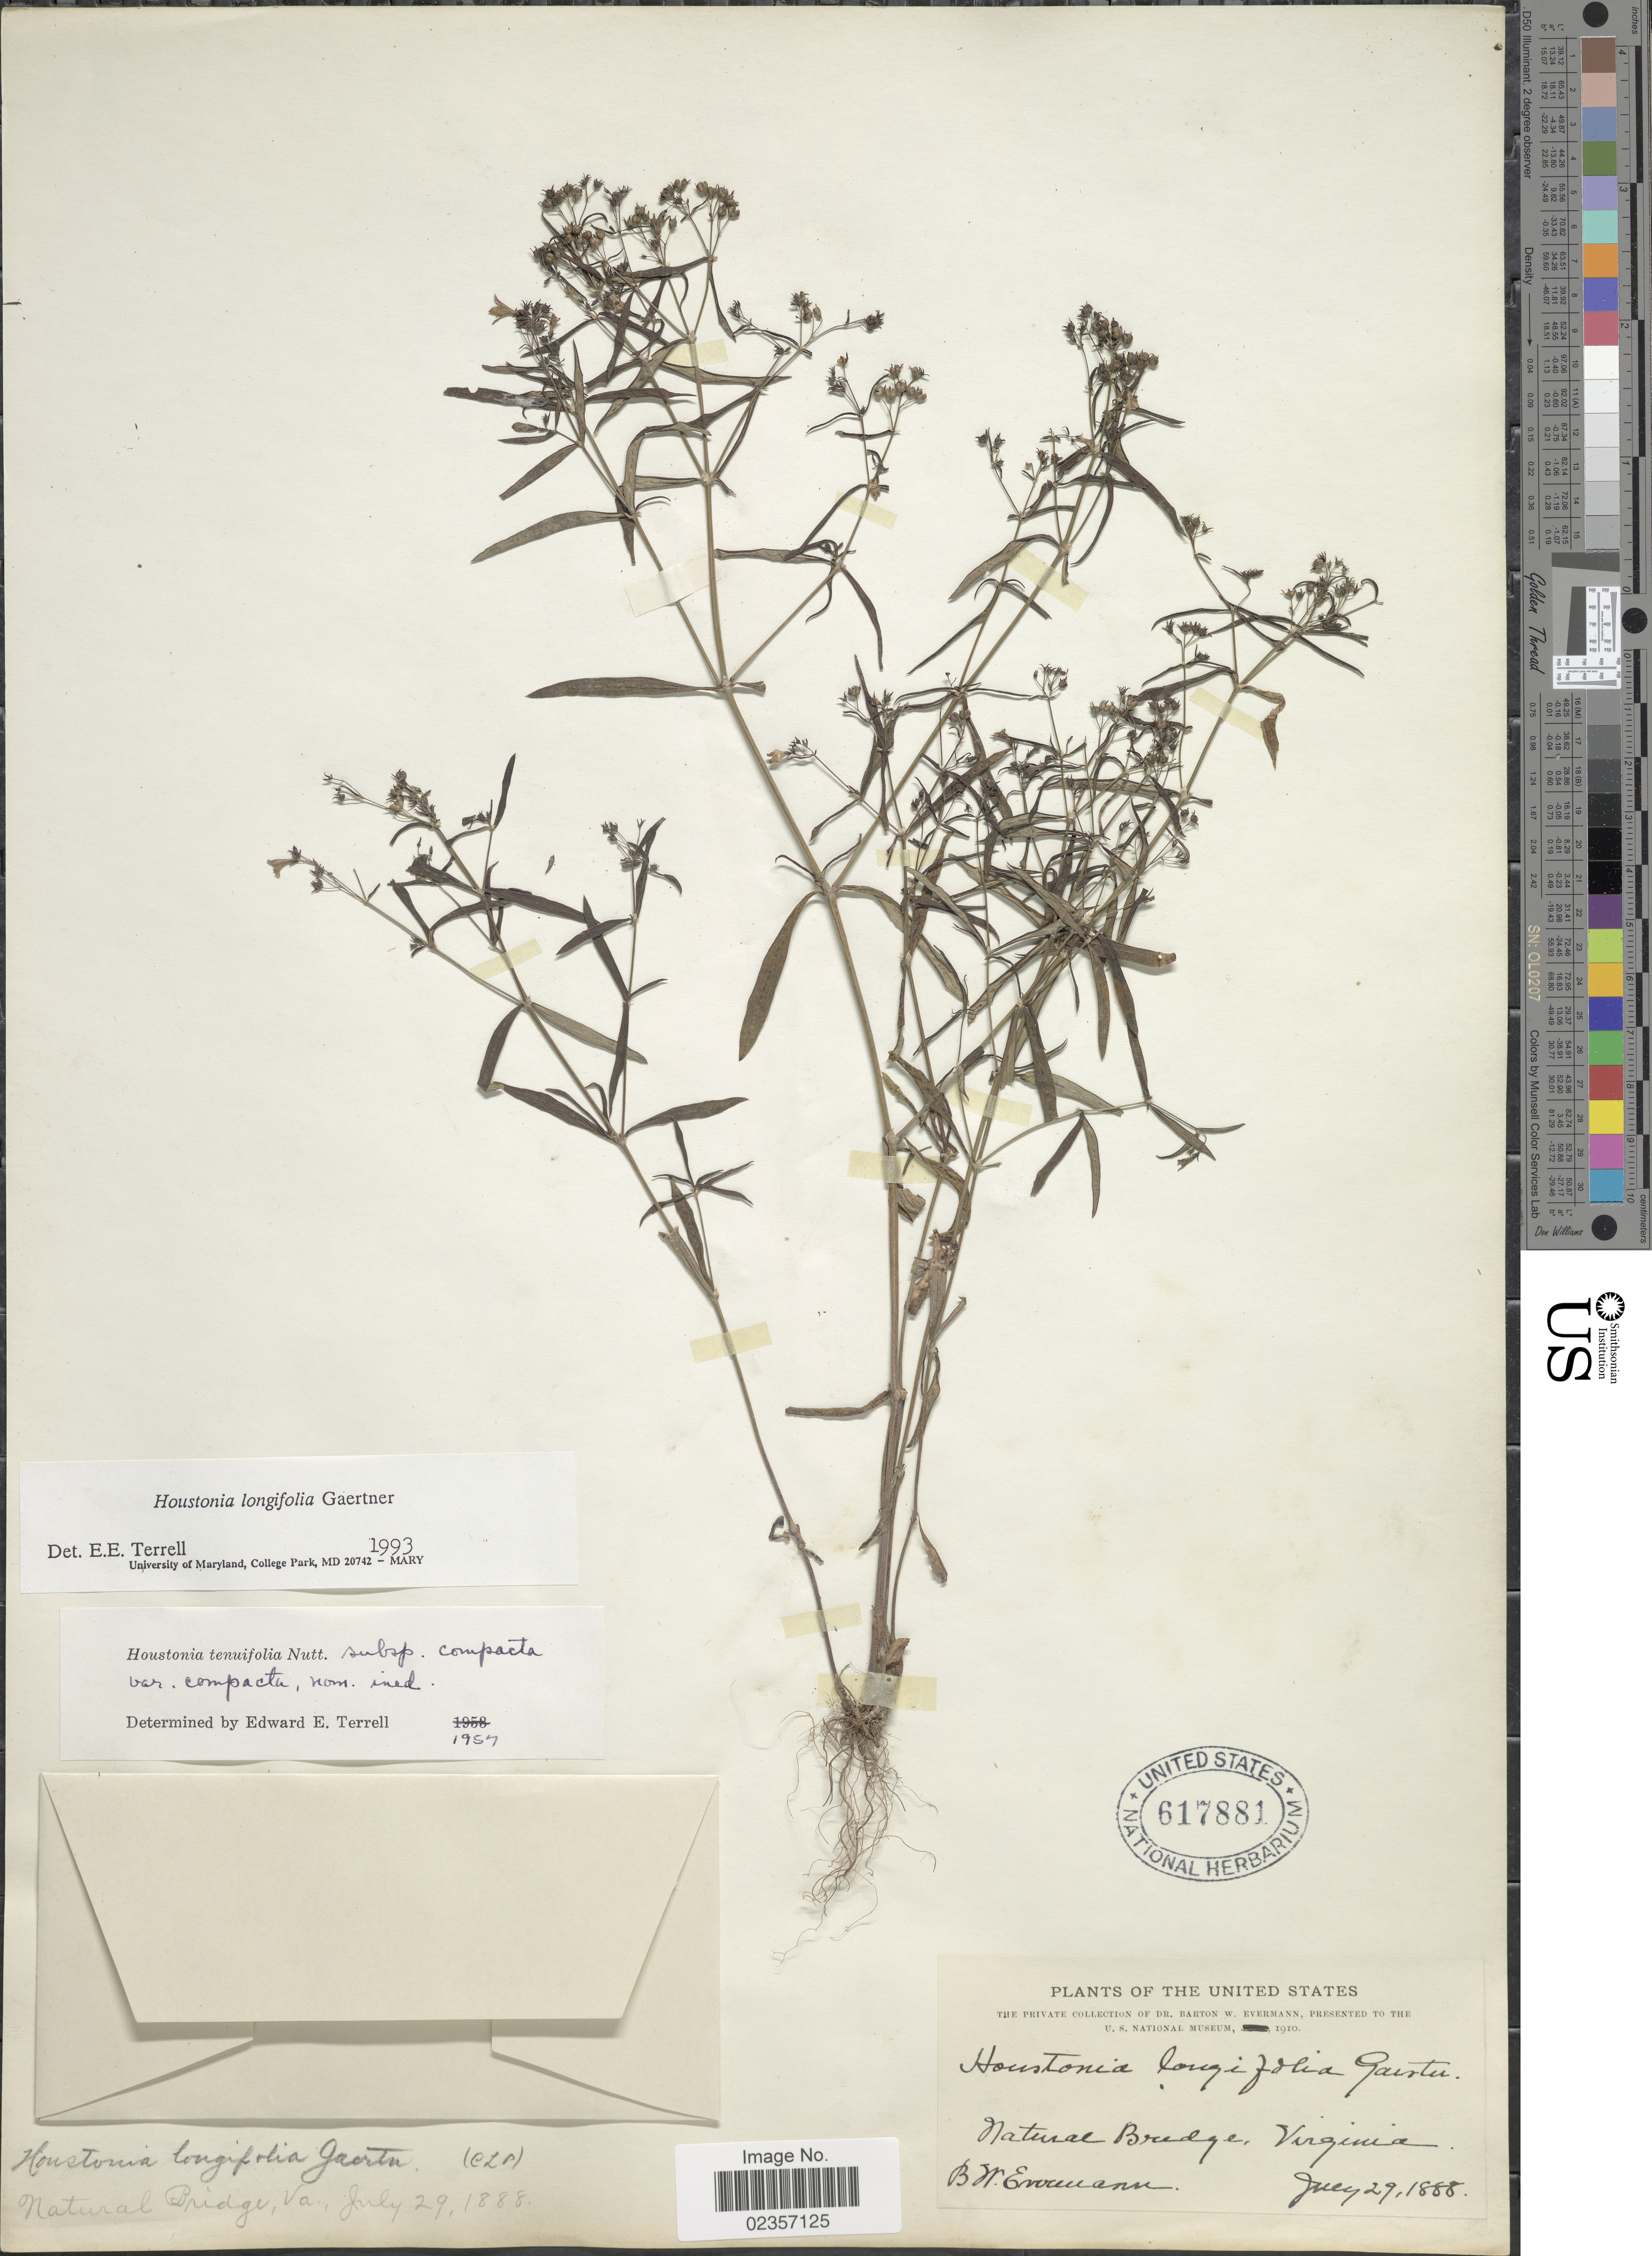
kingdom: Plantae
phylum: Tracheophyta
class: Magnoliopsida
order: Gentianales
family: Rubiaceae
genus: Houstonia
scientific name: Houstonia longifolia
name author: Gaertn.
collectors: B. W. Evermann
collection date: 1888-06-29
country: United States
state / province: Virginia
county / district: Rockbridge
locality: Natural Bridge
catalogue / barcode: US 617881